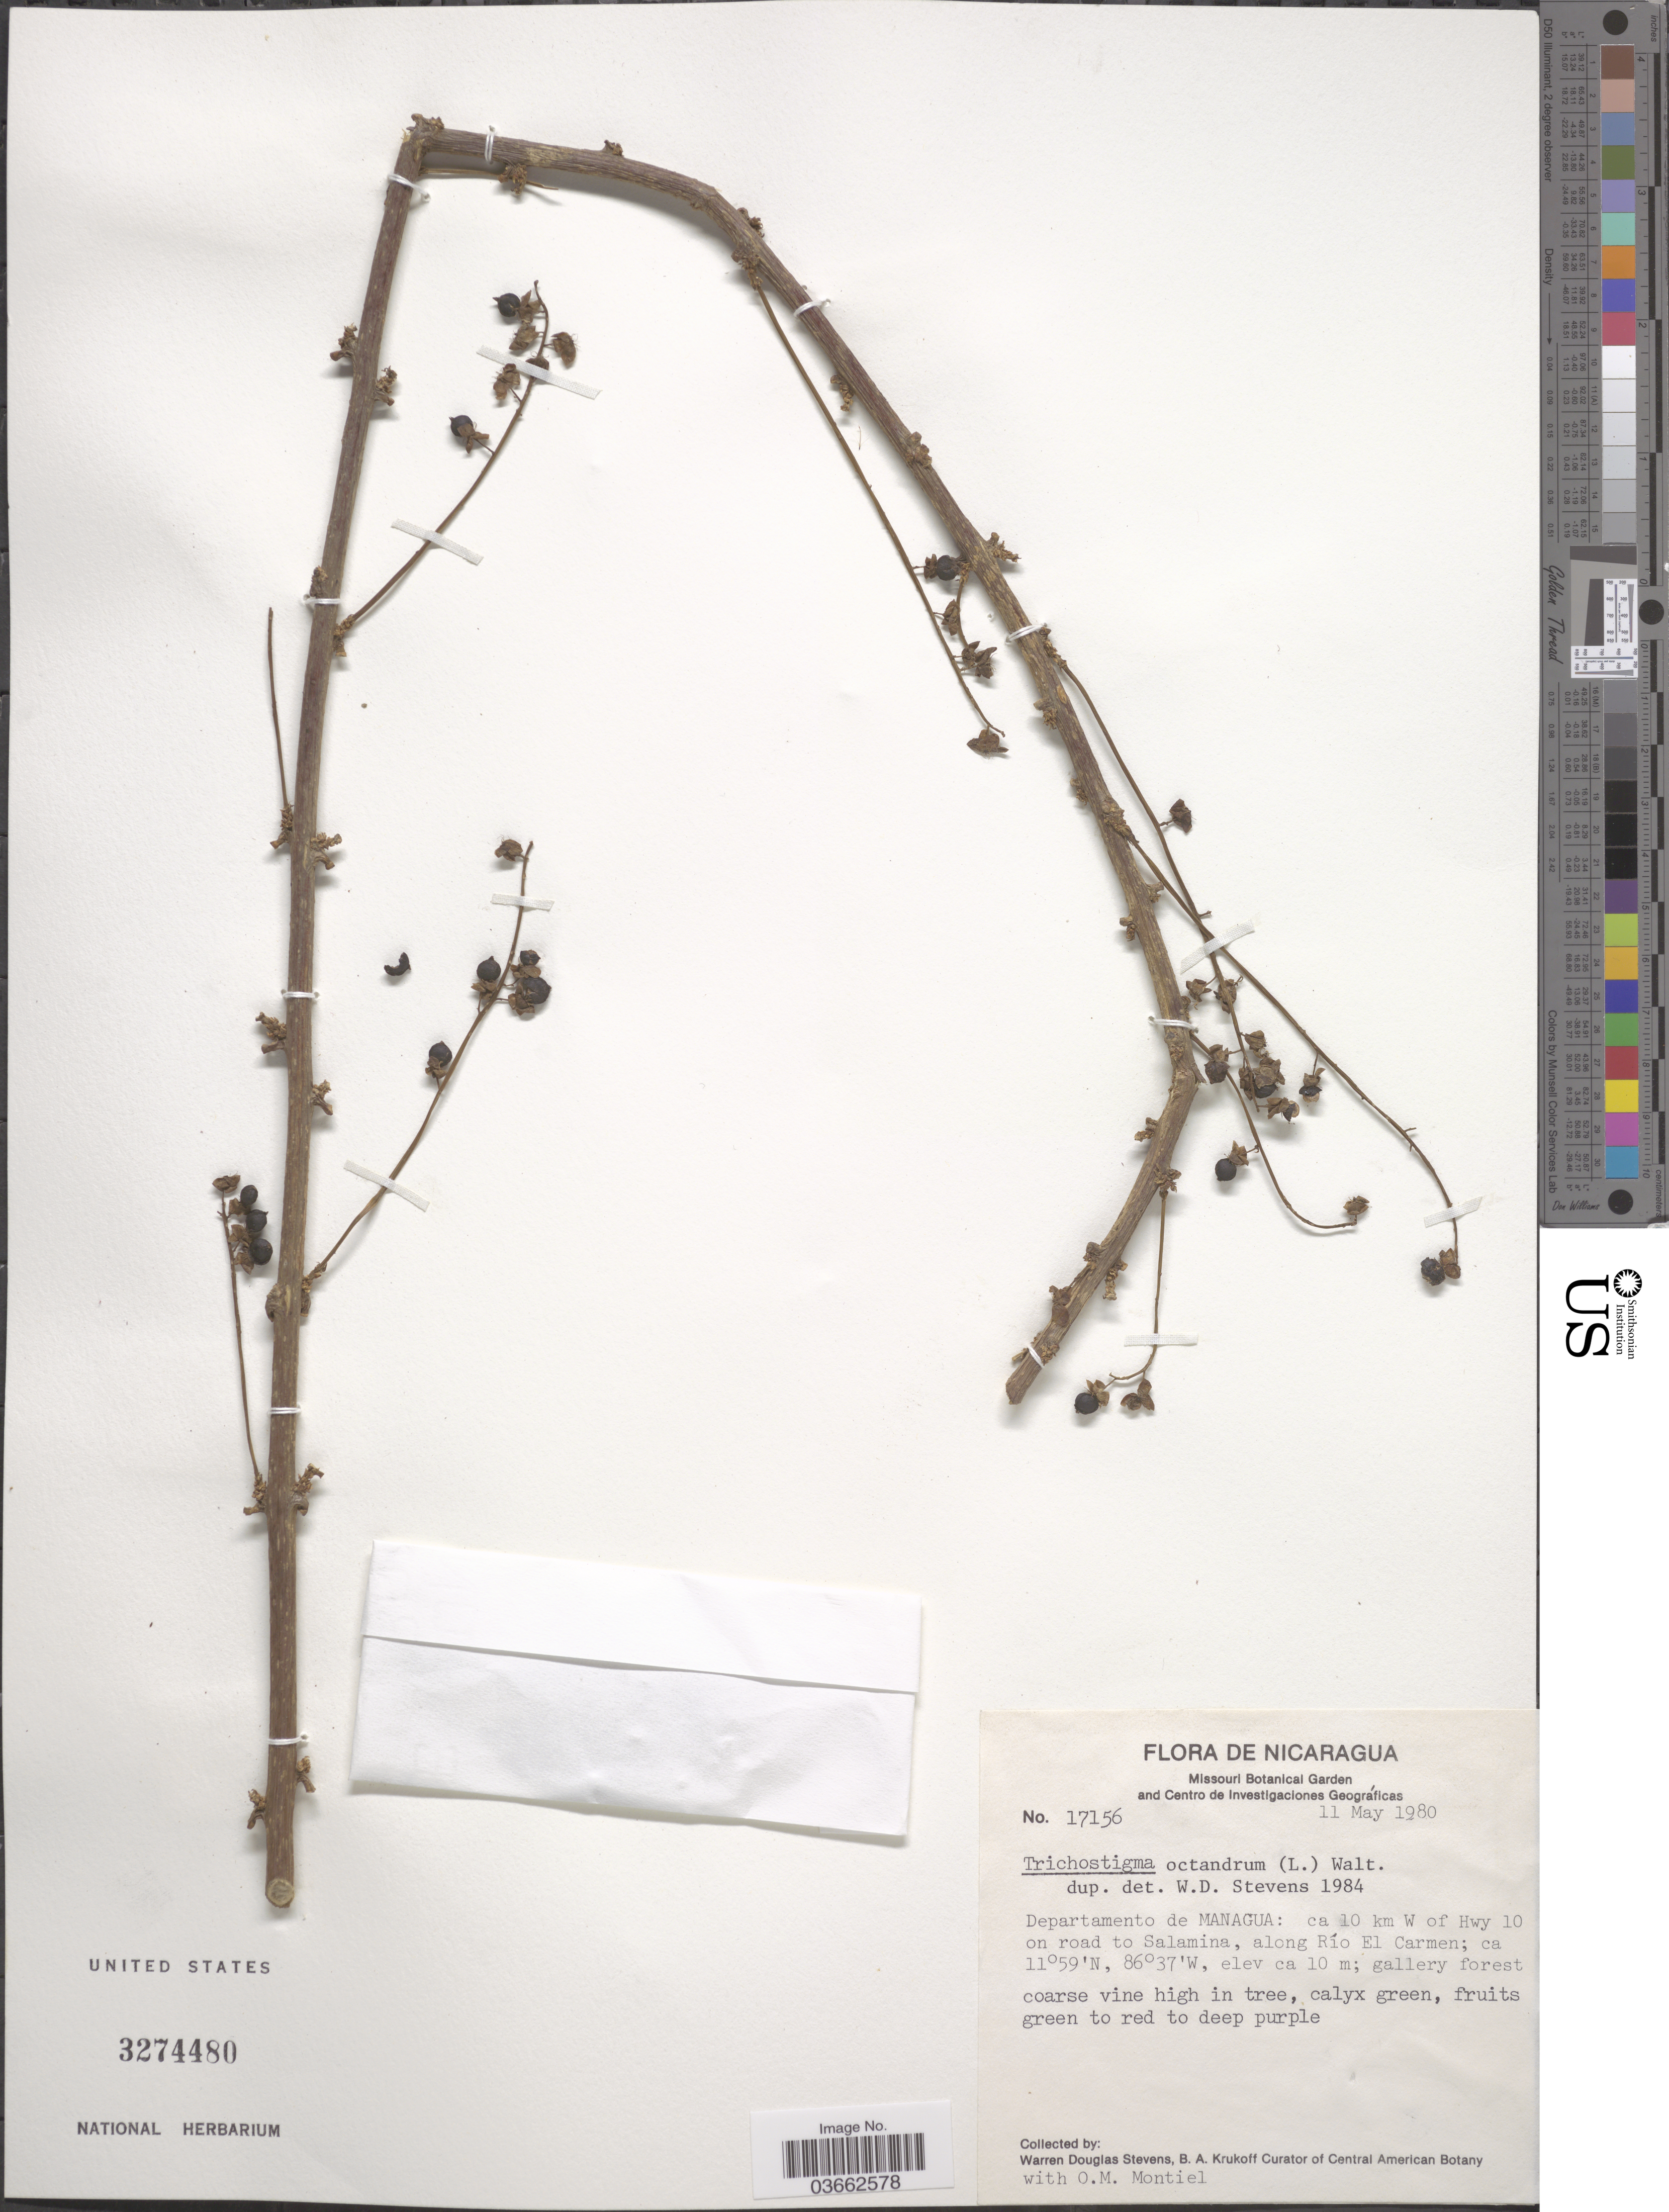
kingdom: Plantae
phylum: Tracheophyta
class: Magnoliopsida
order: Caryophyllales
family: Phytolaccaceae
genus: Trichostigma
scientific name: Trichostigma octandrum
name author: (L.) H. Walter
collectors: W. D. Stevens, B. A. Krukoff & O. Montiel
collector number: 17156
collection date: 1980-05-11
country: Nicaragua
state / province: Managua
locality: Departamento de Managua: ca 10 km W of Hwy 10 on road to Salamina, along Río El Carmen.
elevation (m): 10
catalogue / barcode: US 3274480